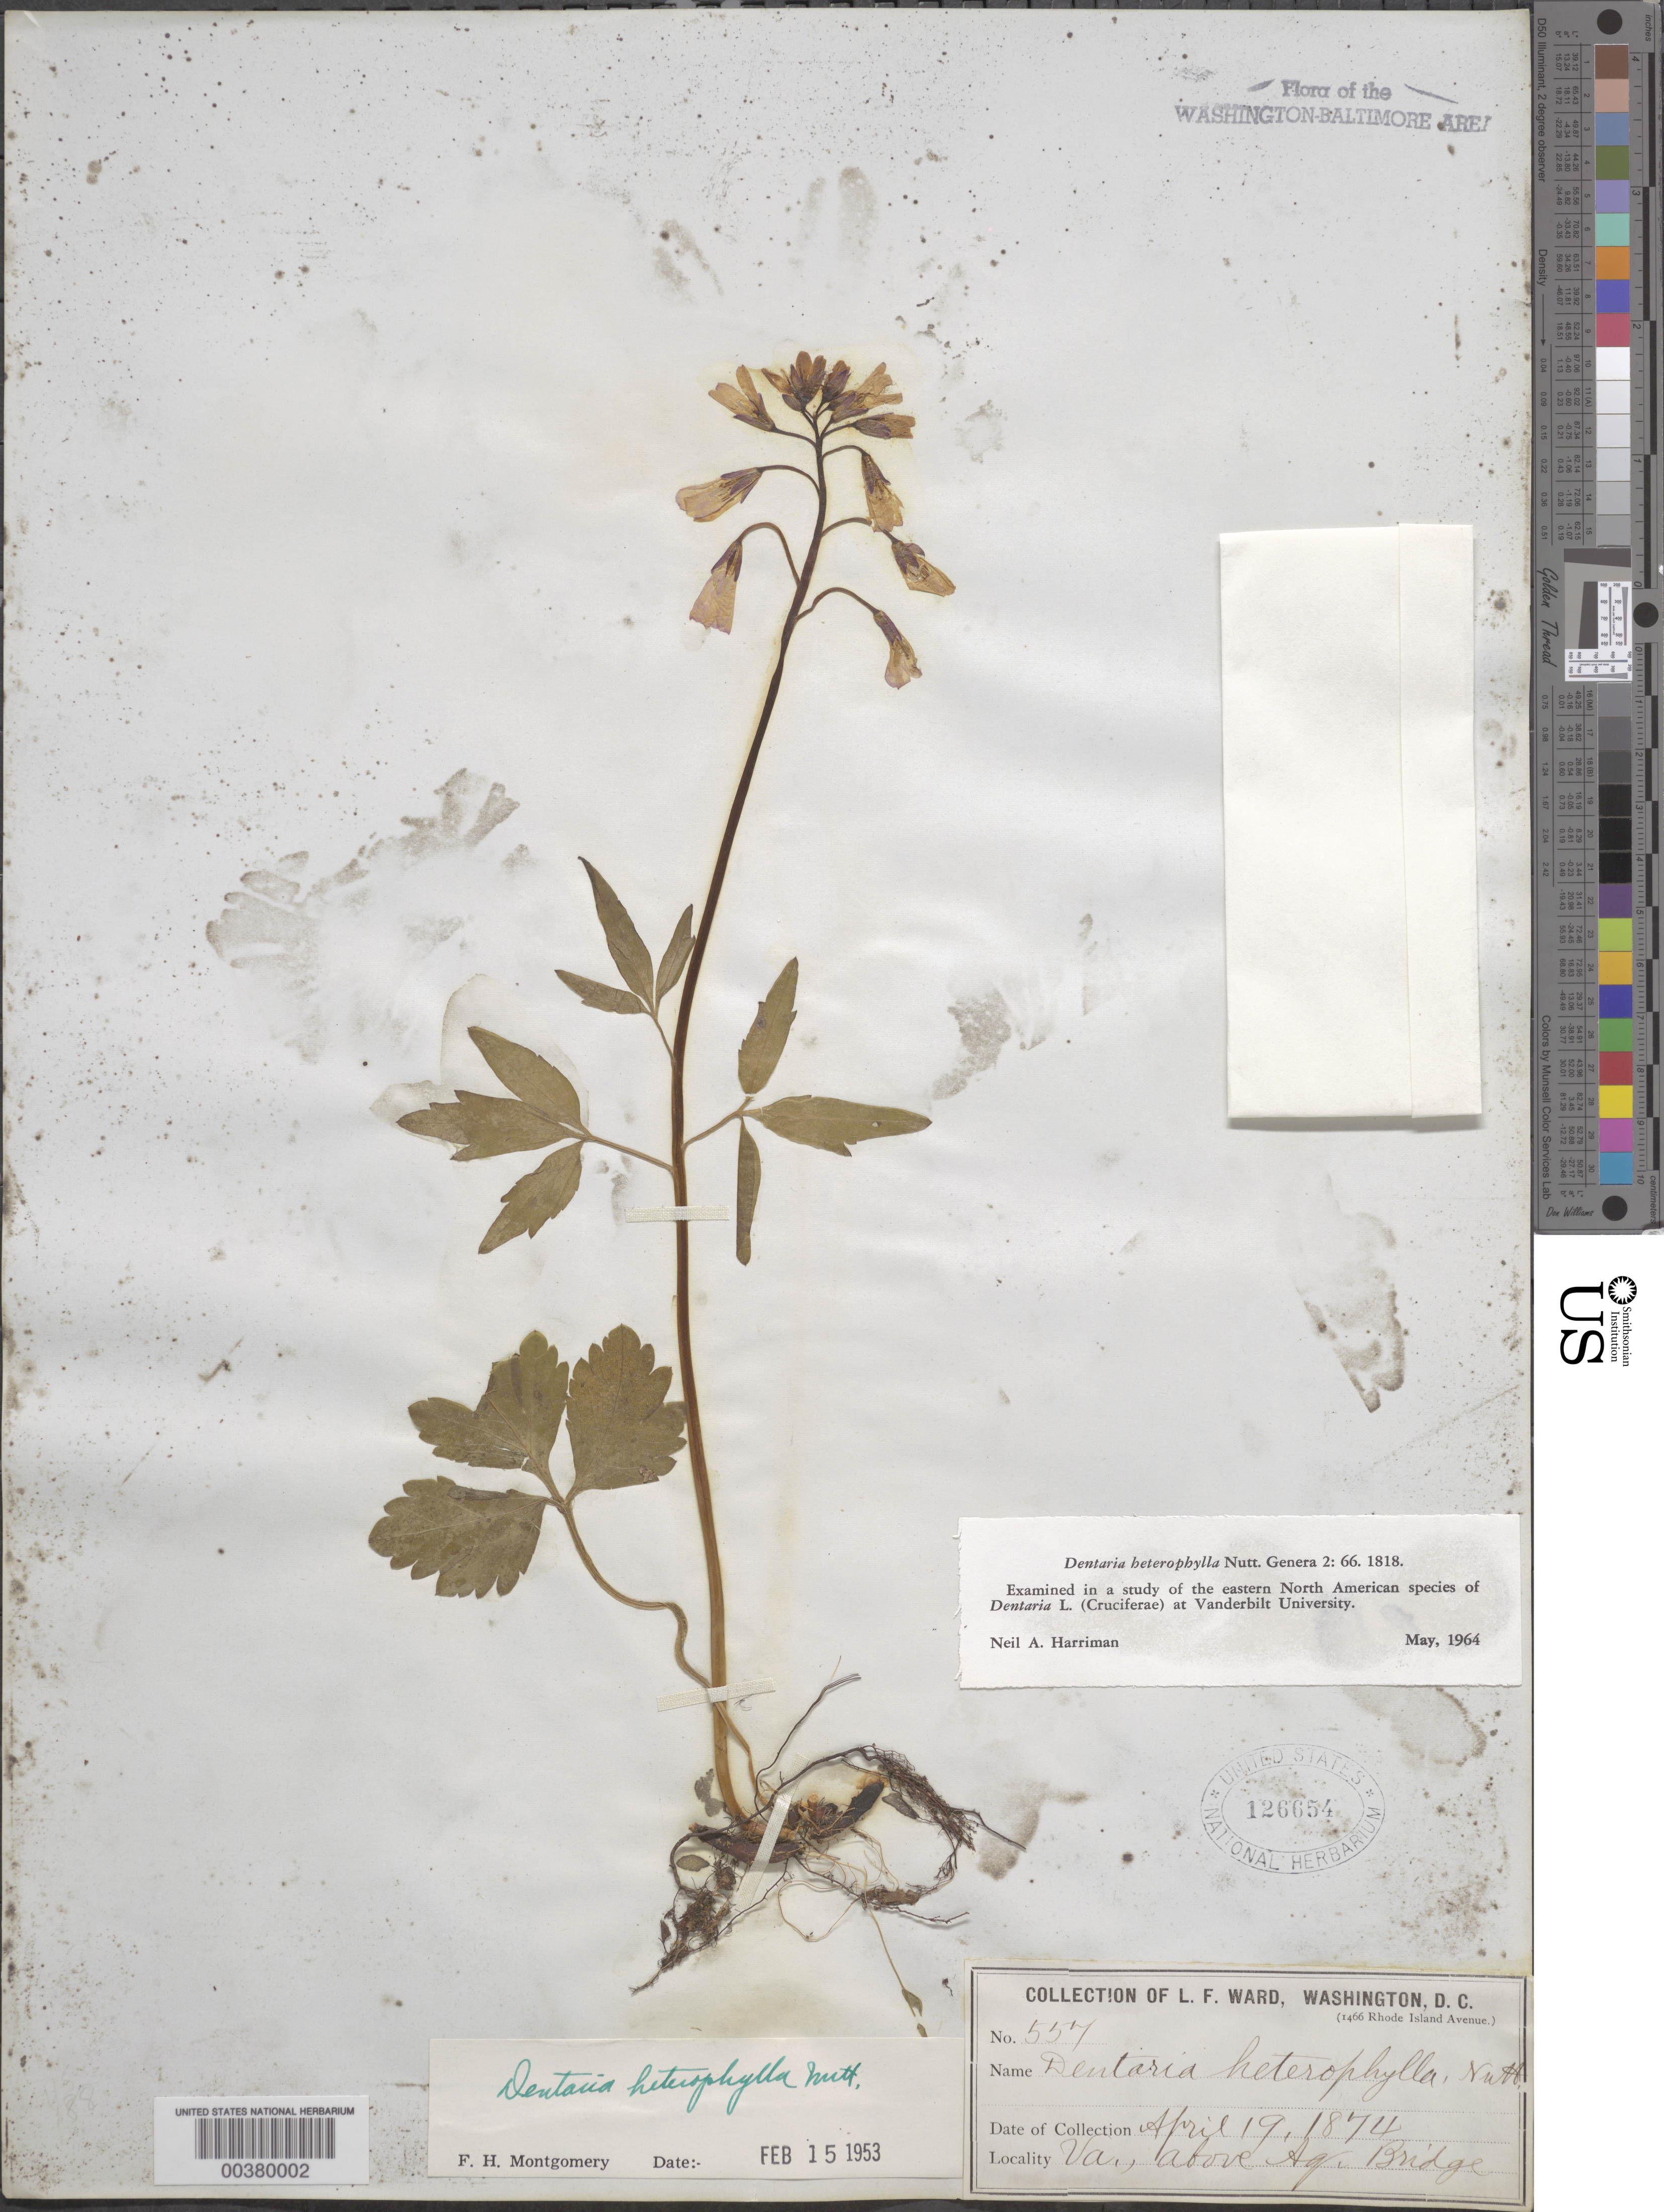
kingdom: Plantae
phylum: Tracheophyta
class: Magnoliopsida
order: Brassicales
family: Brassicaceae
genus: Cardamine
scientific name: Cardamine angustata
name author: O.E. Schulz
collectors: L. F. Ward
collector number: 557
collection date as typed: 19 Apr 1874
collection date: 1874-04-19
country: United States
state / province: Virginia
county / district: Fairfax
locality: Above Aqueduct Bridge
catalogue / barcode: US 126654